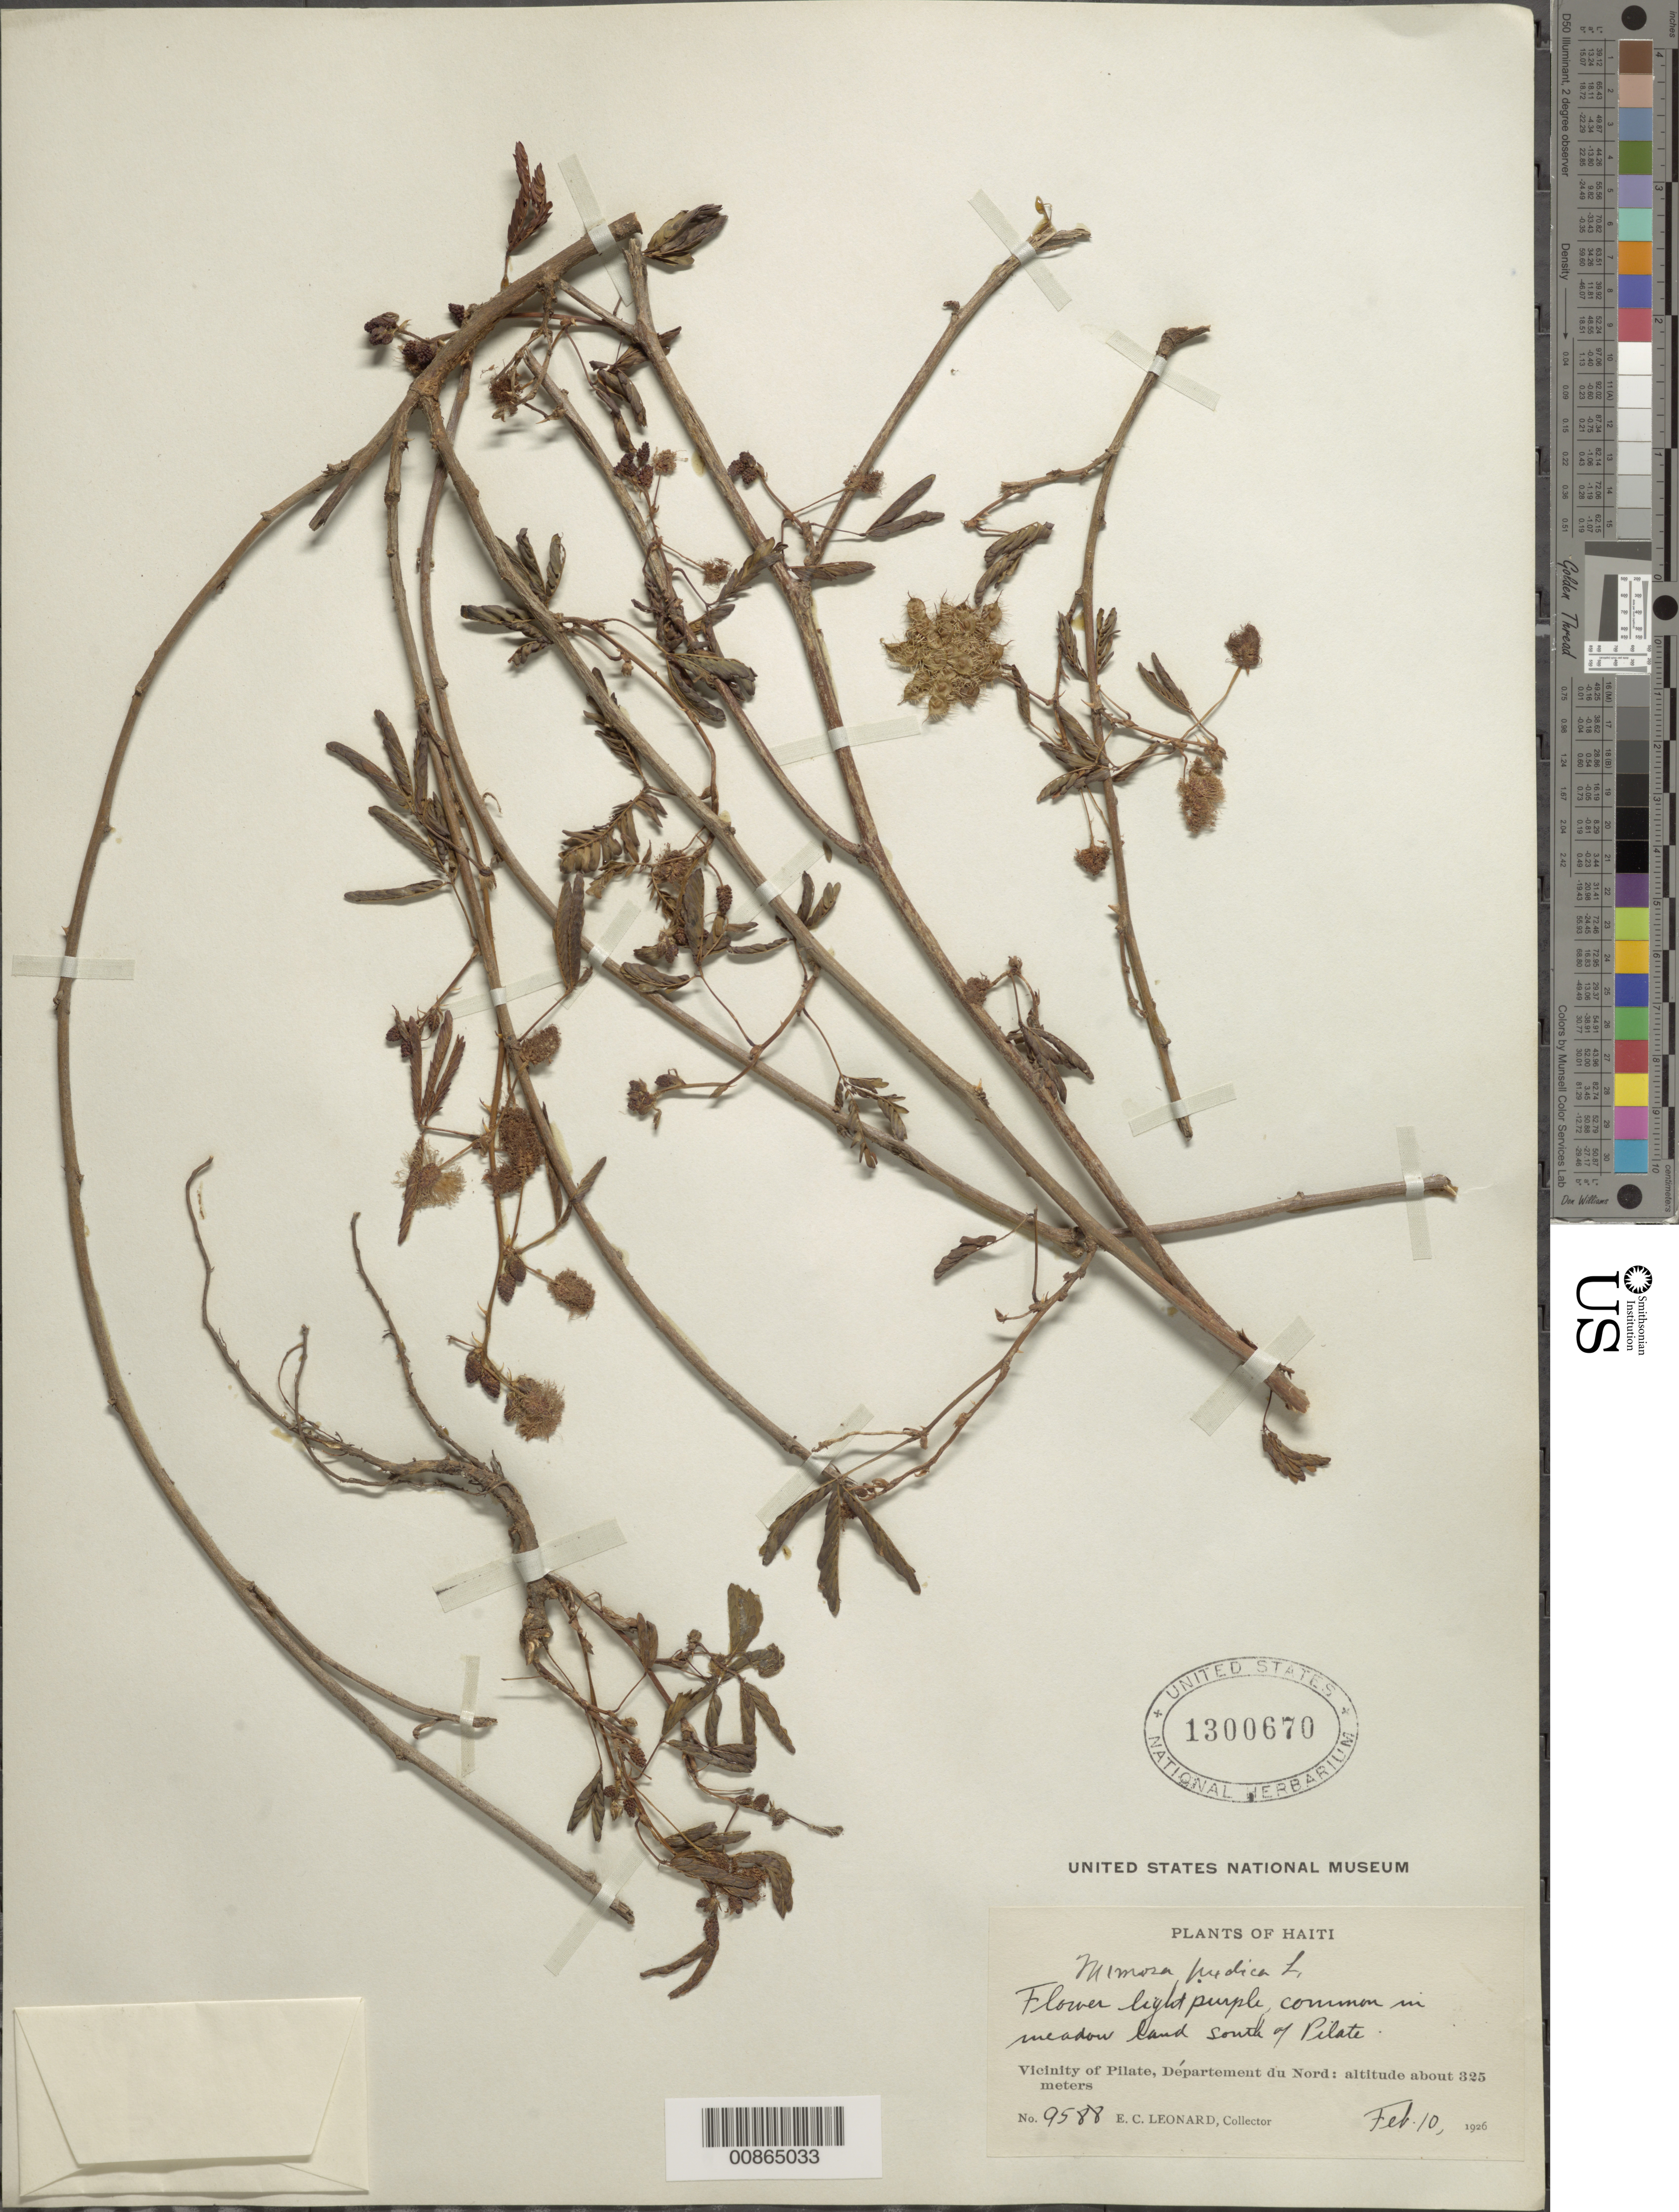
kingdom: Plantae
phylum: Tracheophyta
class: Magnoliopsida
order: Fabales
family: Fabaceae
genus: Mimosa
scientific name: Mimosa pudica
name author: L.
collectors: E. C. Leonard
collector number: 9588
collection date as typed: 10 Feb 1926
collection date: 1926-02-10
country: Haiti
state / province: Nord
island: Hispaniola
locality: South of Pilate.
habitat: Common in meadow land.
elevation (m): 325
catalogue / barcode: US 1300670